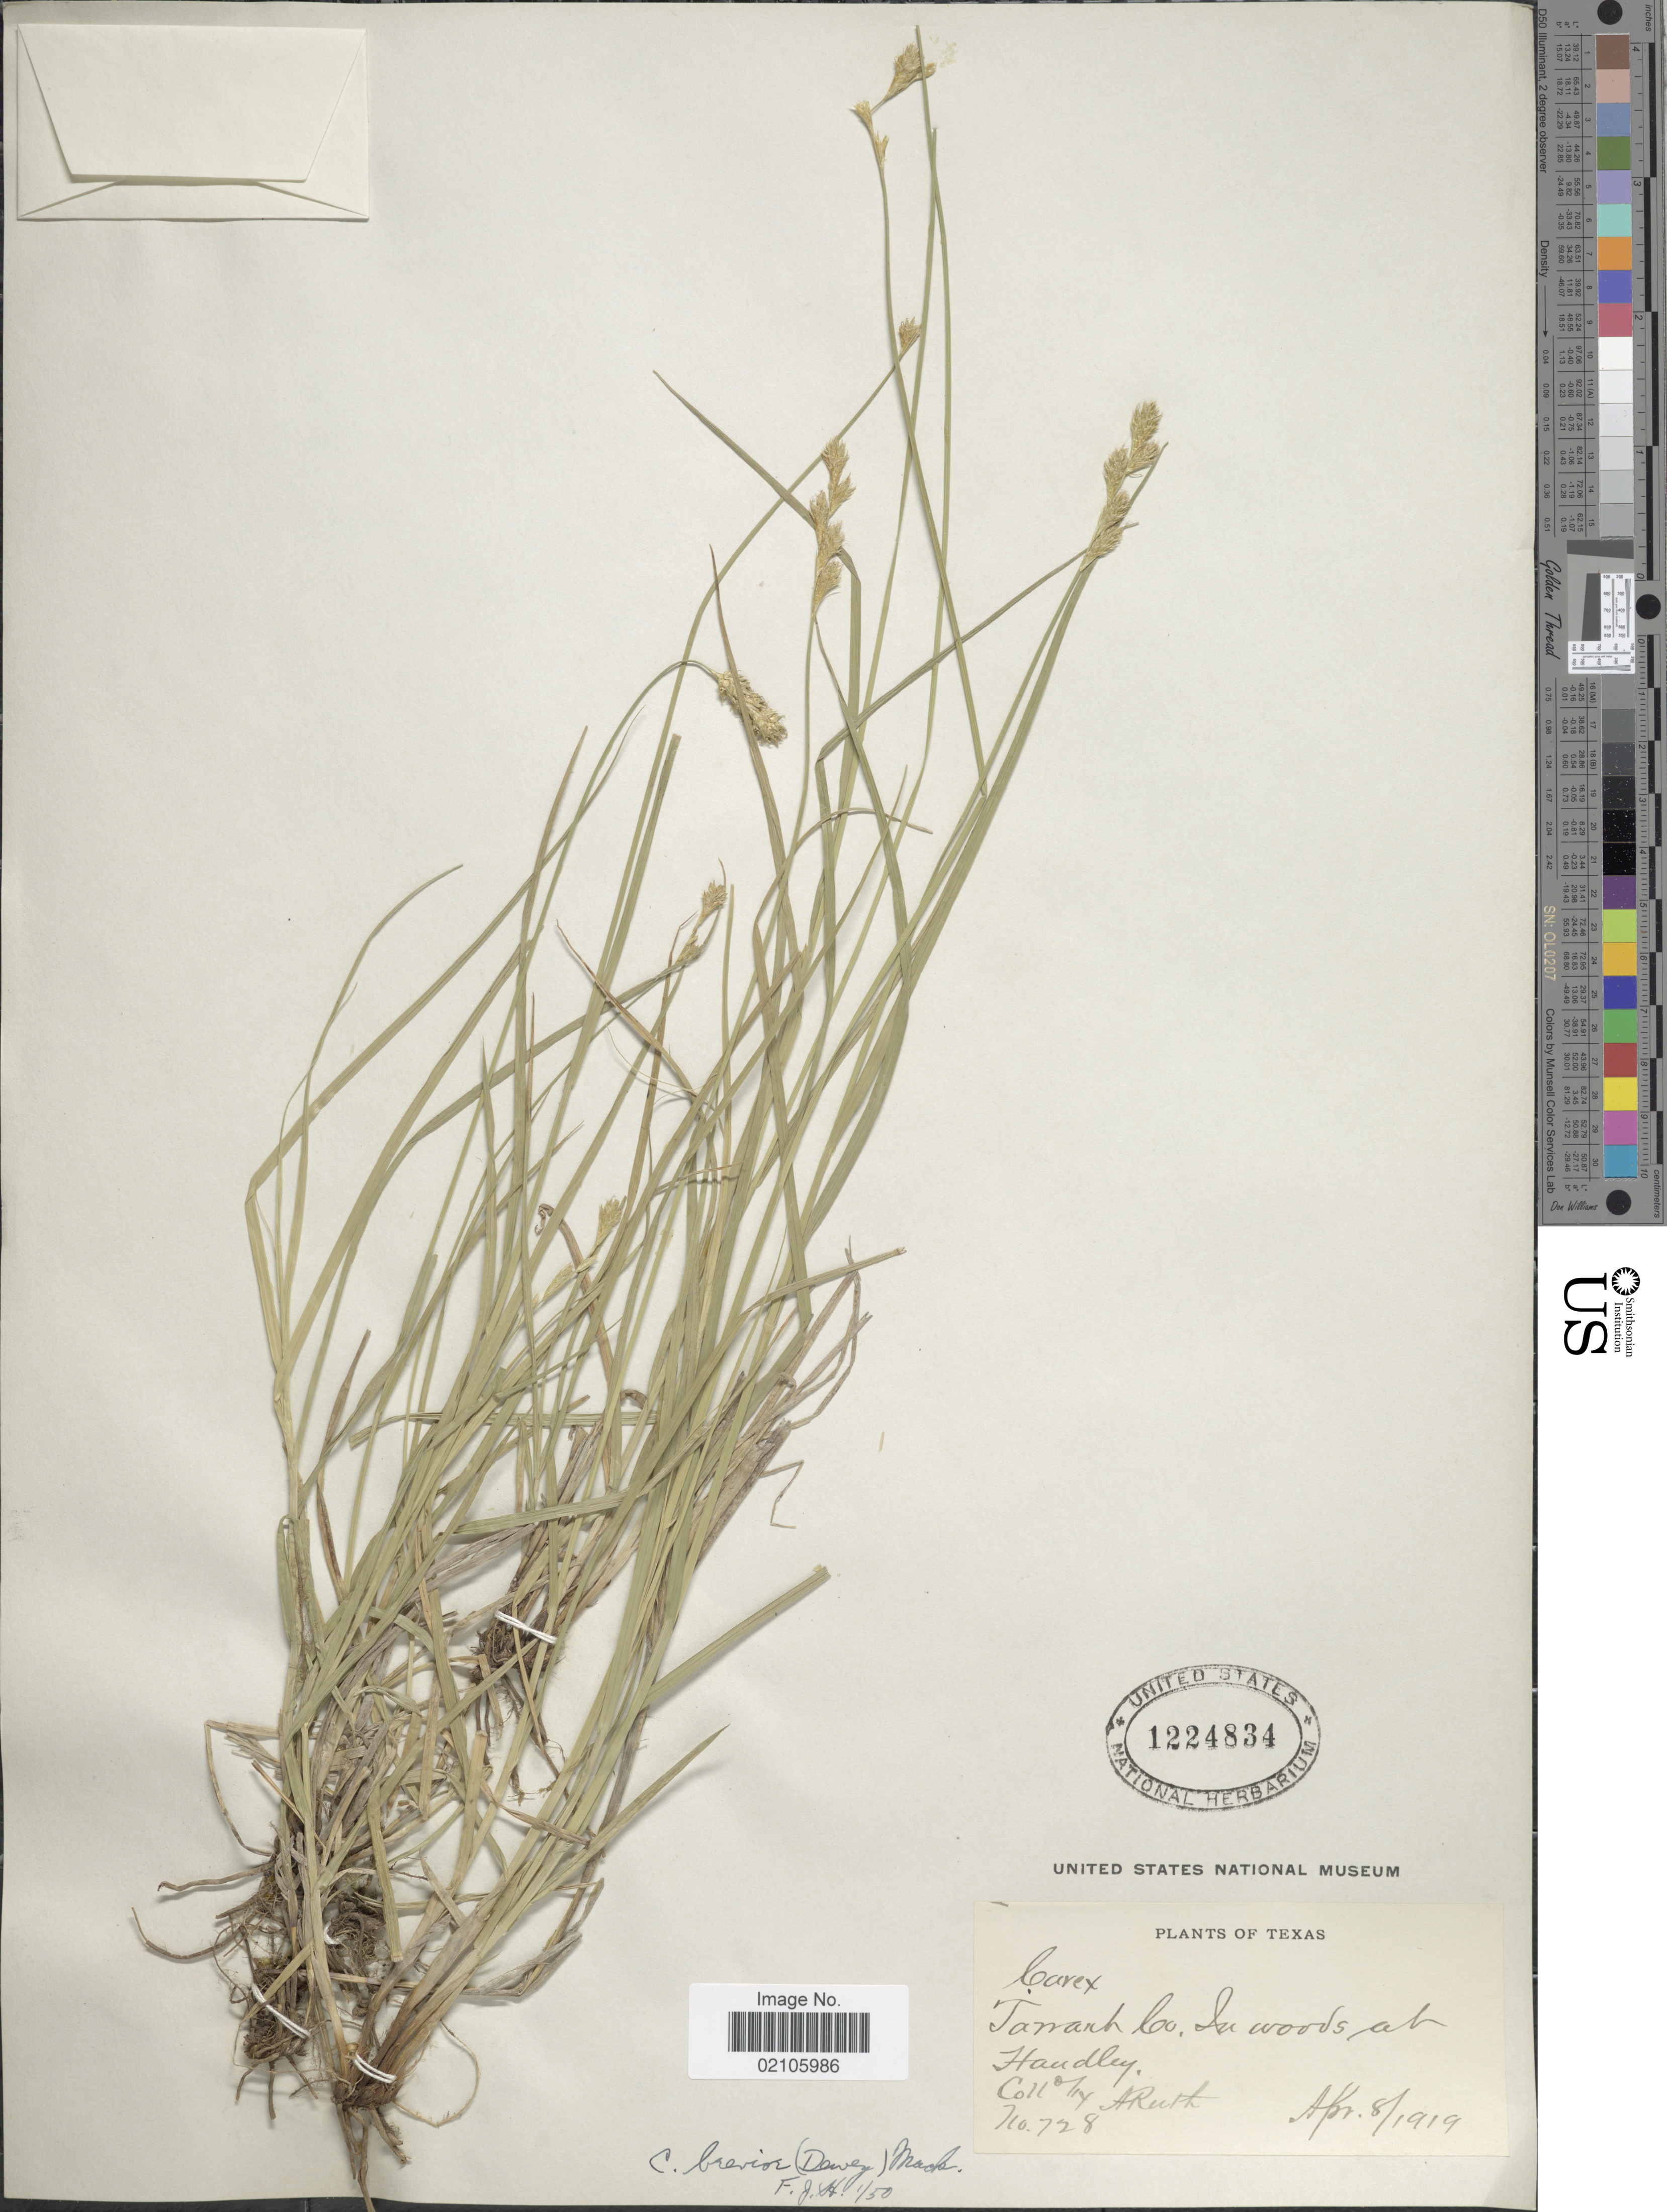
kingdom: Plantae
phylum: Tracheophyta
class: Liliopsida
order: Poales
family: Cyperaceae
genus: Carex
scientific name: Carex brevior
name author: (Dewey) Mack. ex Lunell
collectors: A. Ruth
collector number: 728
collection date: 1919-04-08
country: United States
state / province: Texas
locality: Tarrant Co., In woods at Handley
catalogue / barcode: US 1224834